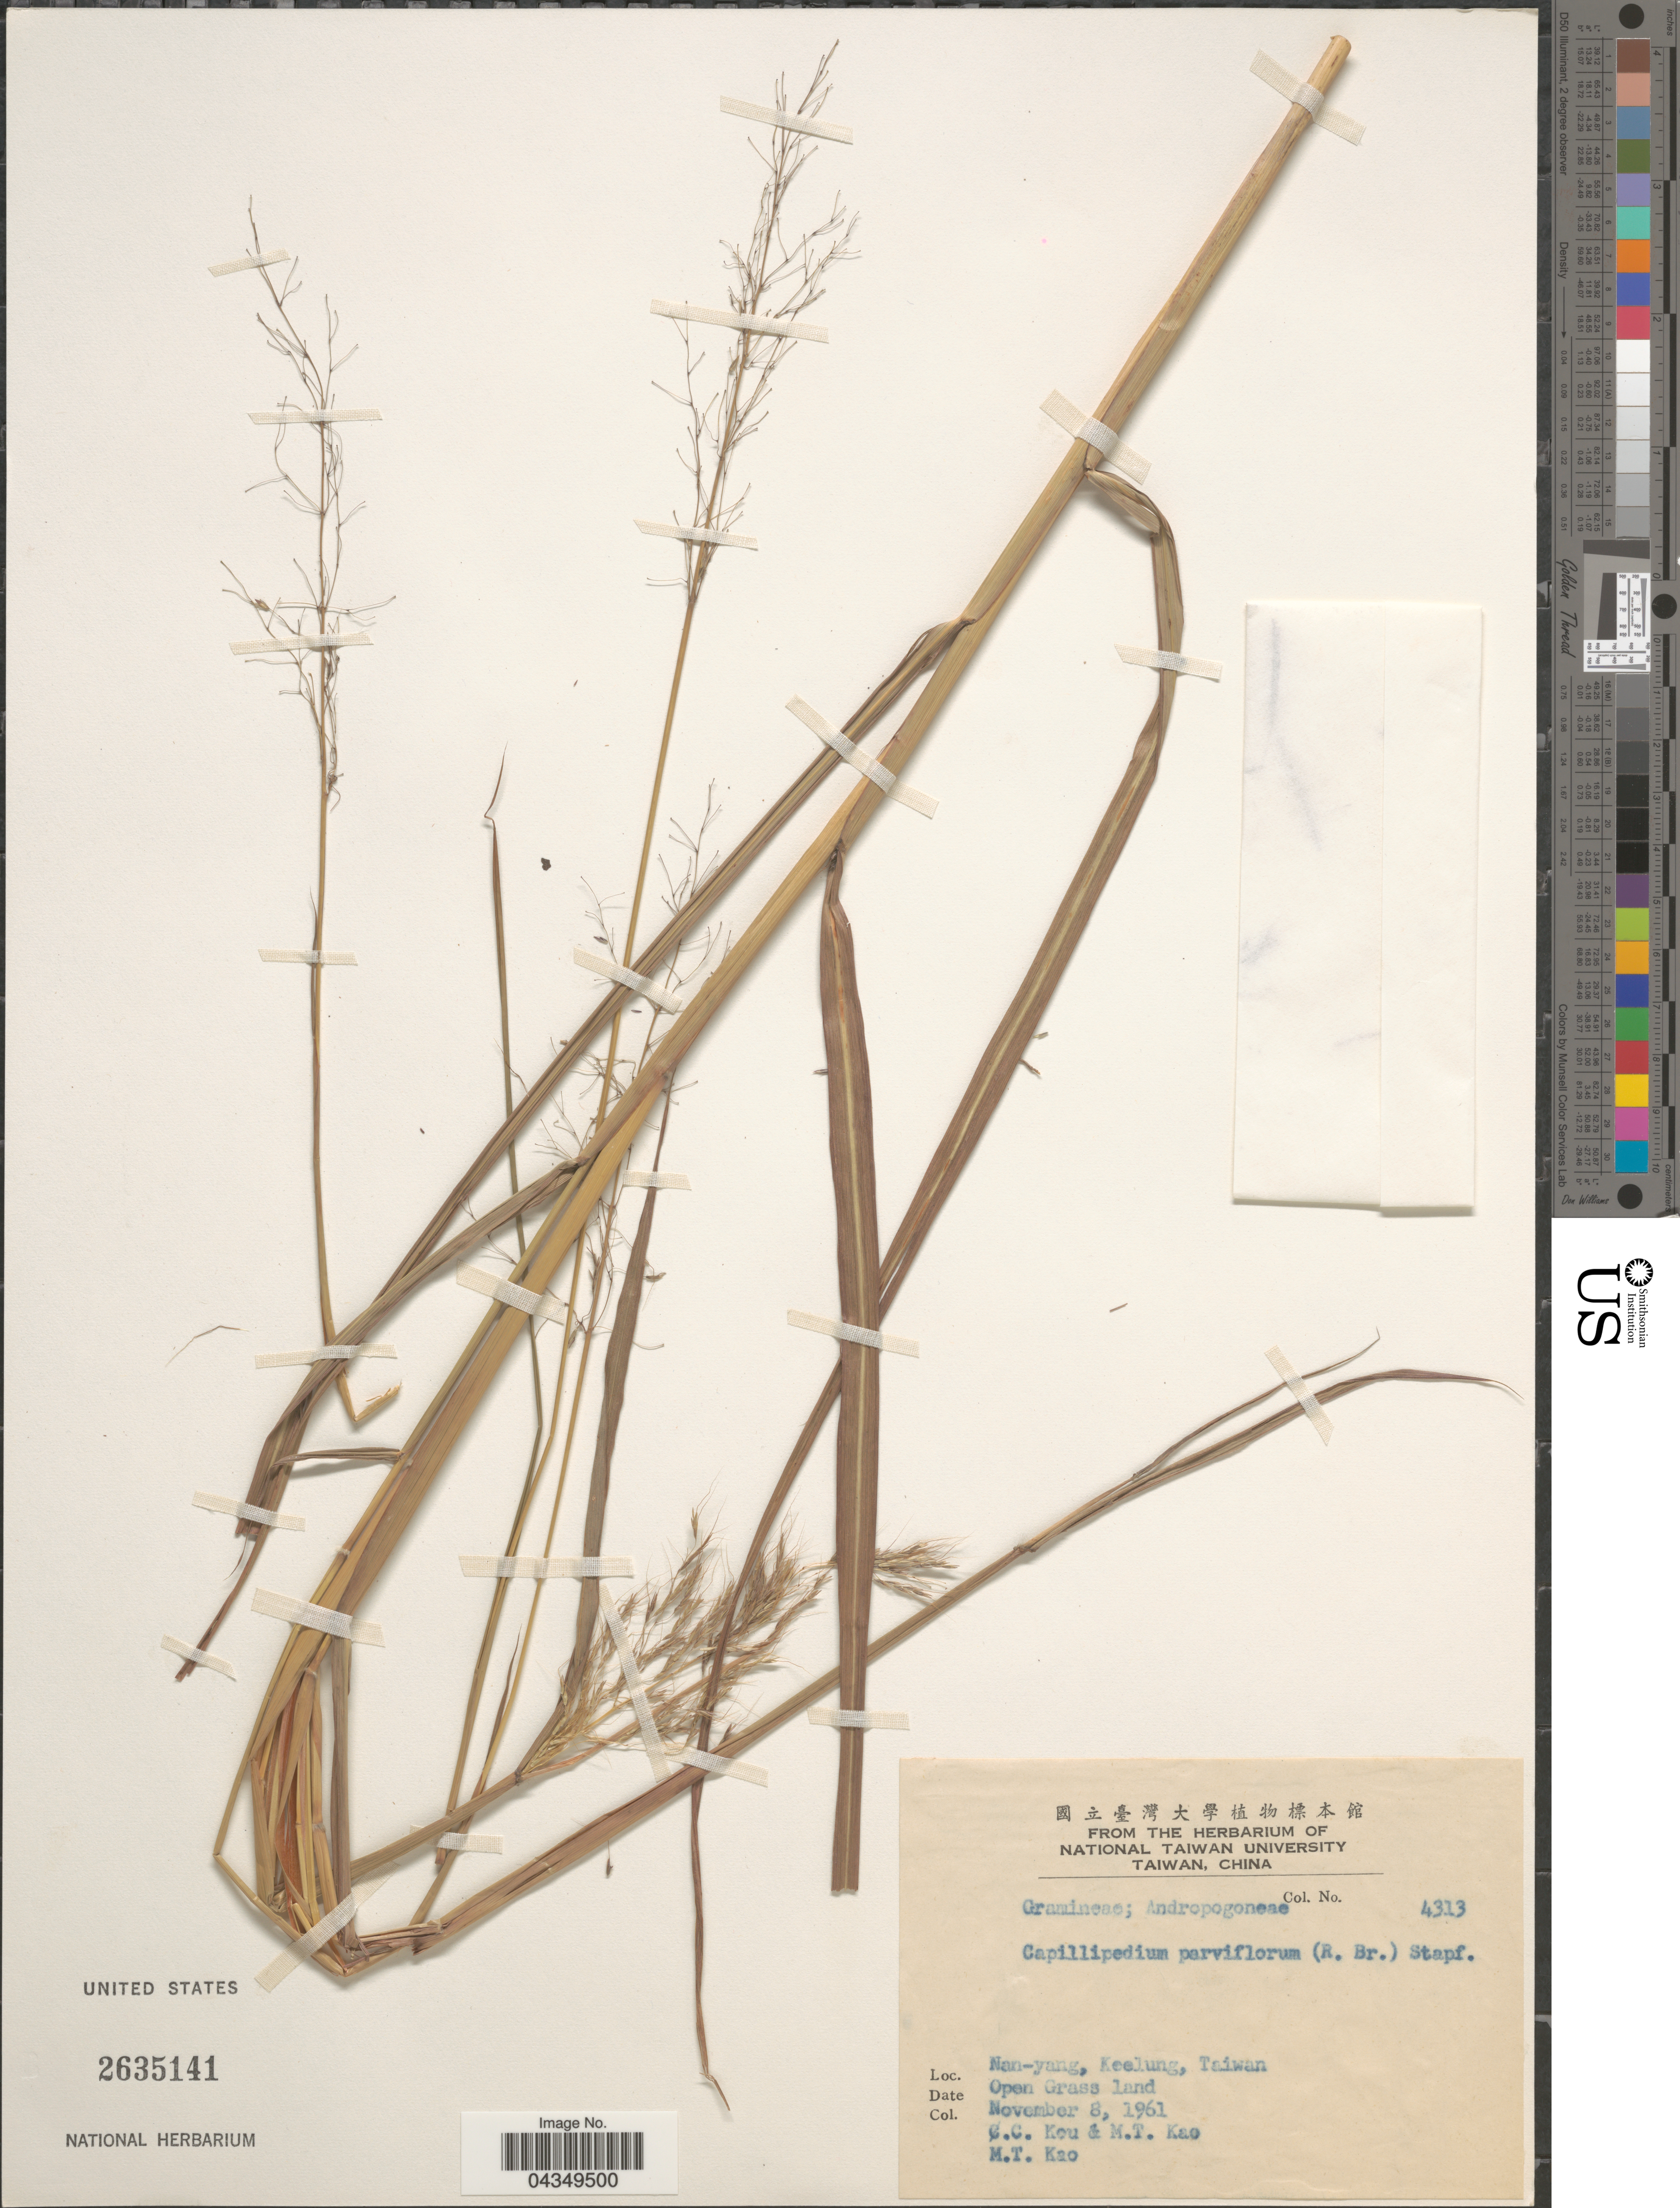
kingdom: Plantae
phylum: Tracheophyta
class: Liliopsida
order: Poales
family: Poaceae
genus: Capillipedium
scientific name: Capillipedium parviflorum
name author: (R. Br.) Stapf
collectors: C. Kou, M. T. Kao & M. T. Kao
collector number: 4313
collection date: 1961-11-08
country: Taiwan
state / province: Keelung City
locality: Nan-yang, Keelung.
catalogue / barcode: US 2635141